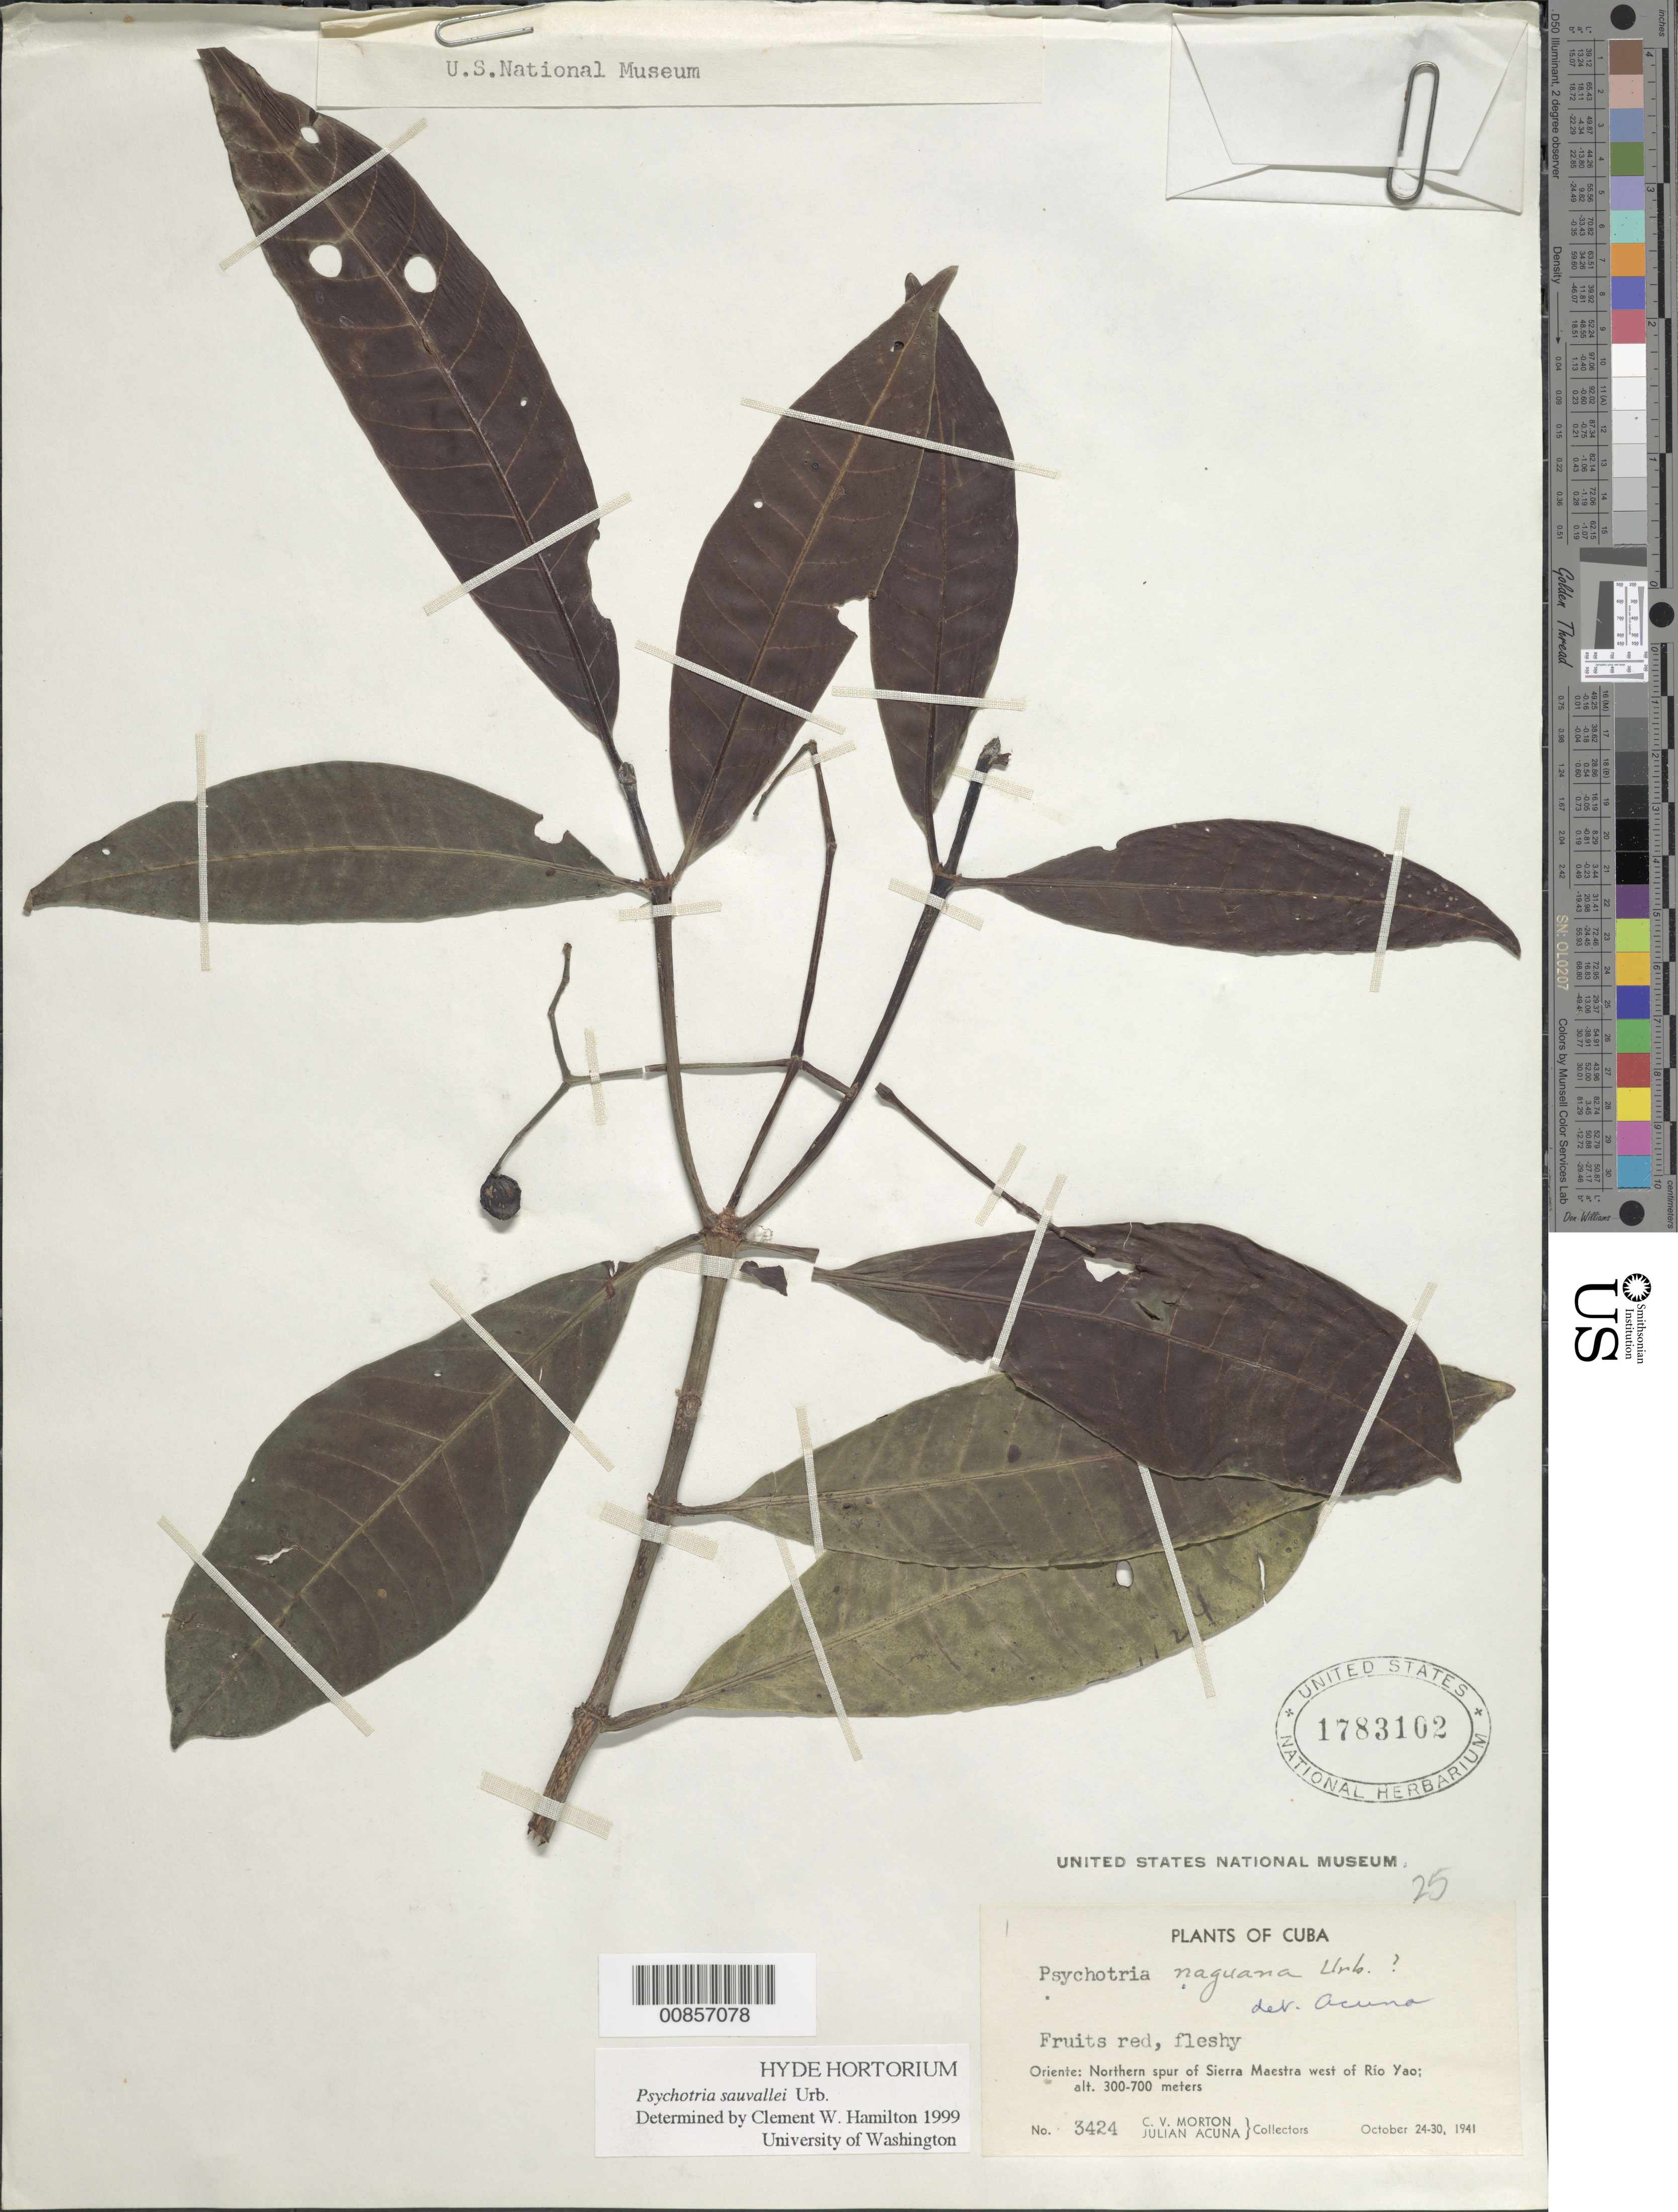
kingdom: Plantae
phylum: Tracheophyta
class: Magnoliopsida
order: Gentianales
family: Rubiaceae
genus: Psychotria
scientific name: Psychotria sauvallei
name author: Urb.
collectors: C. V. Morton & J. Acuña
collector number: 3424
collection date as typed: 24 Oct 1941 to 30 Oct 1941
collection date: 1941-10-24/1941-10-30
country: Cuba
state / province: Oriente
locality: Northern spur of Sierra maestra west of Rio Yao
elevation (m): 300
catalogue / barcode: US 1783102